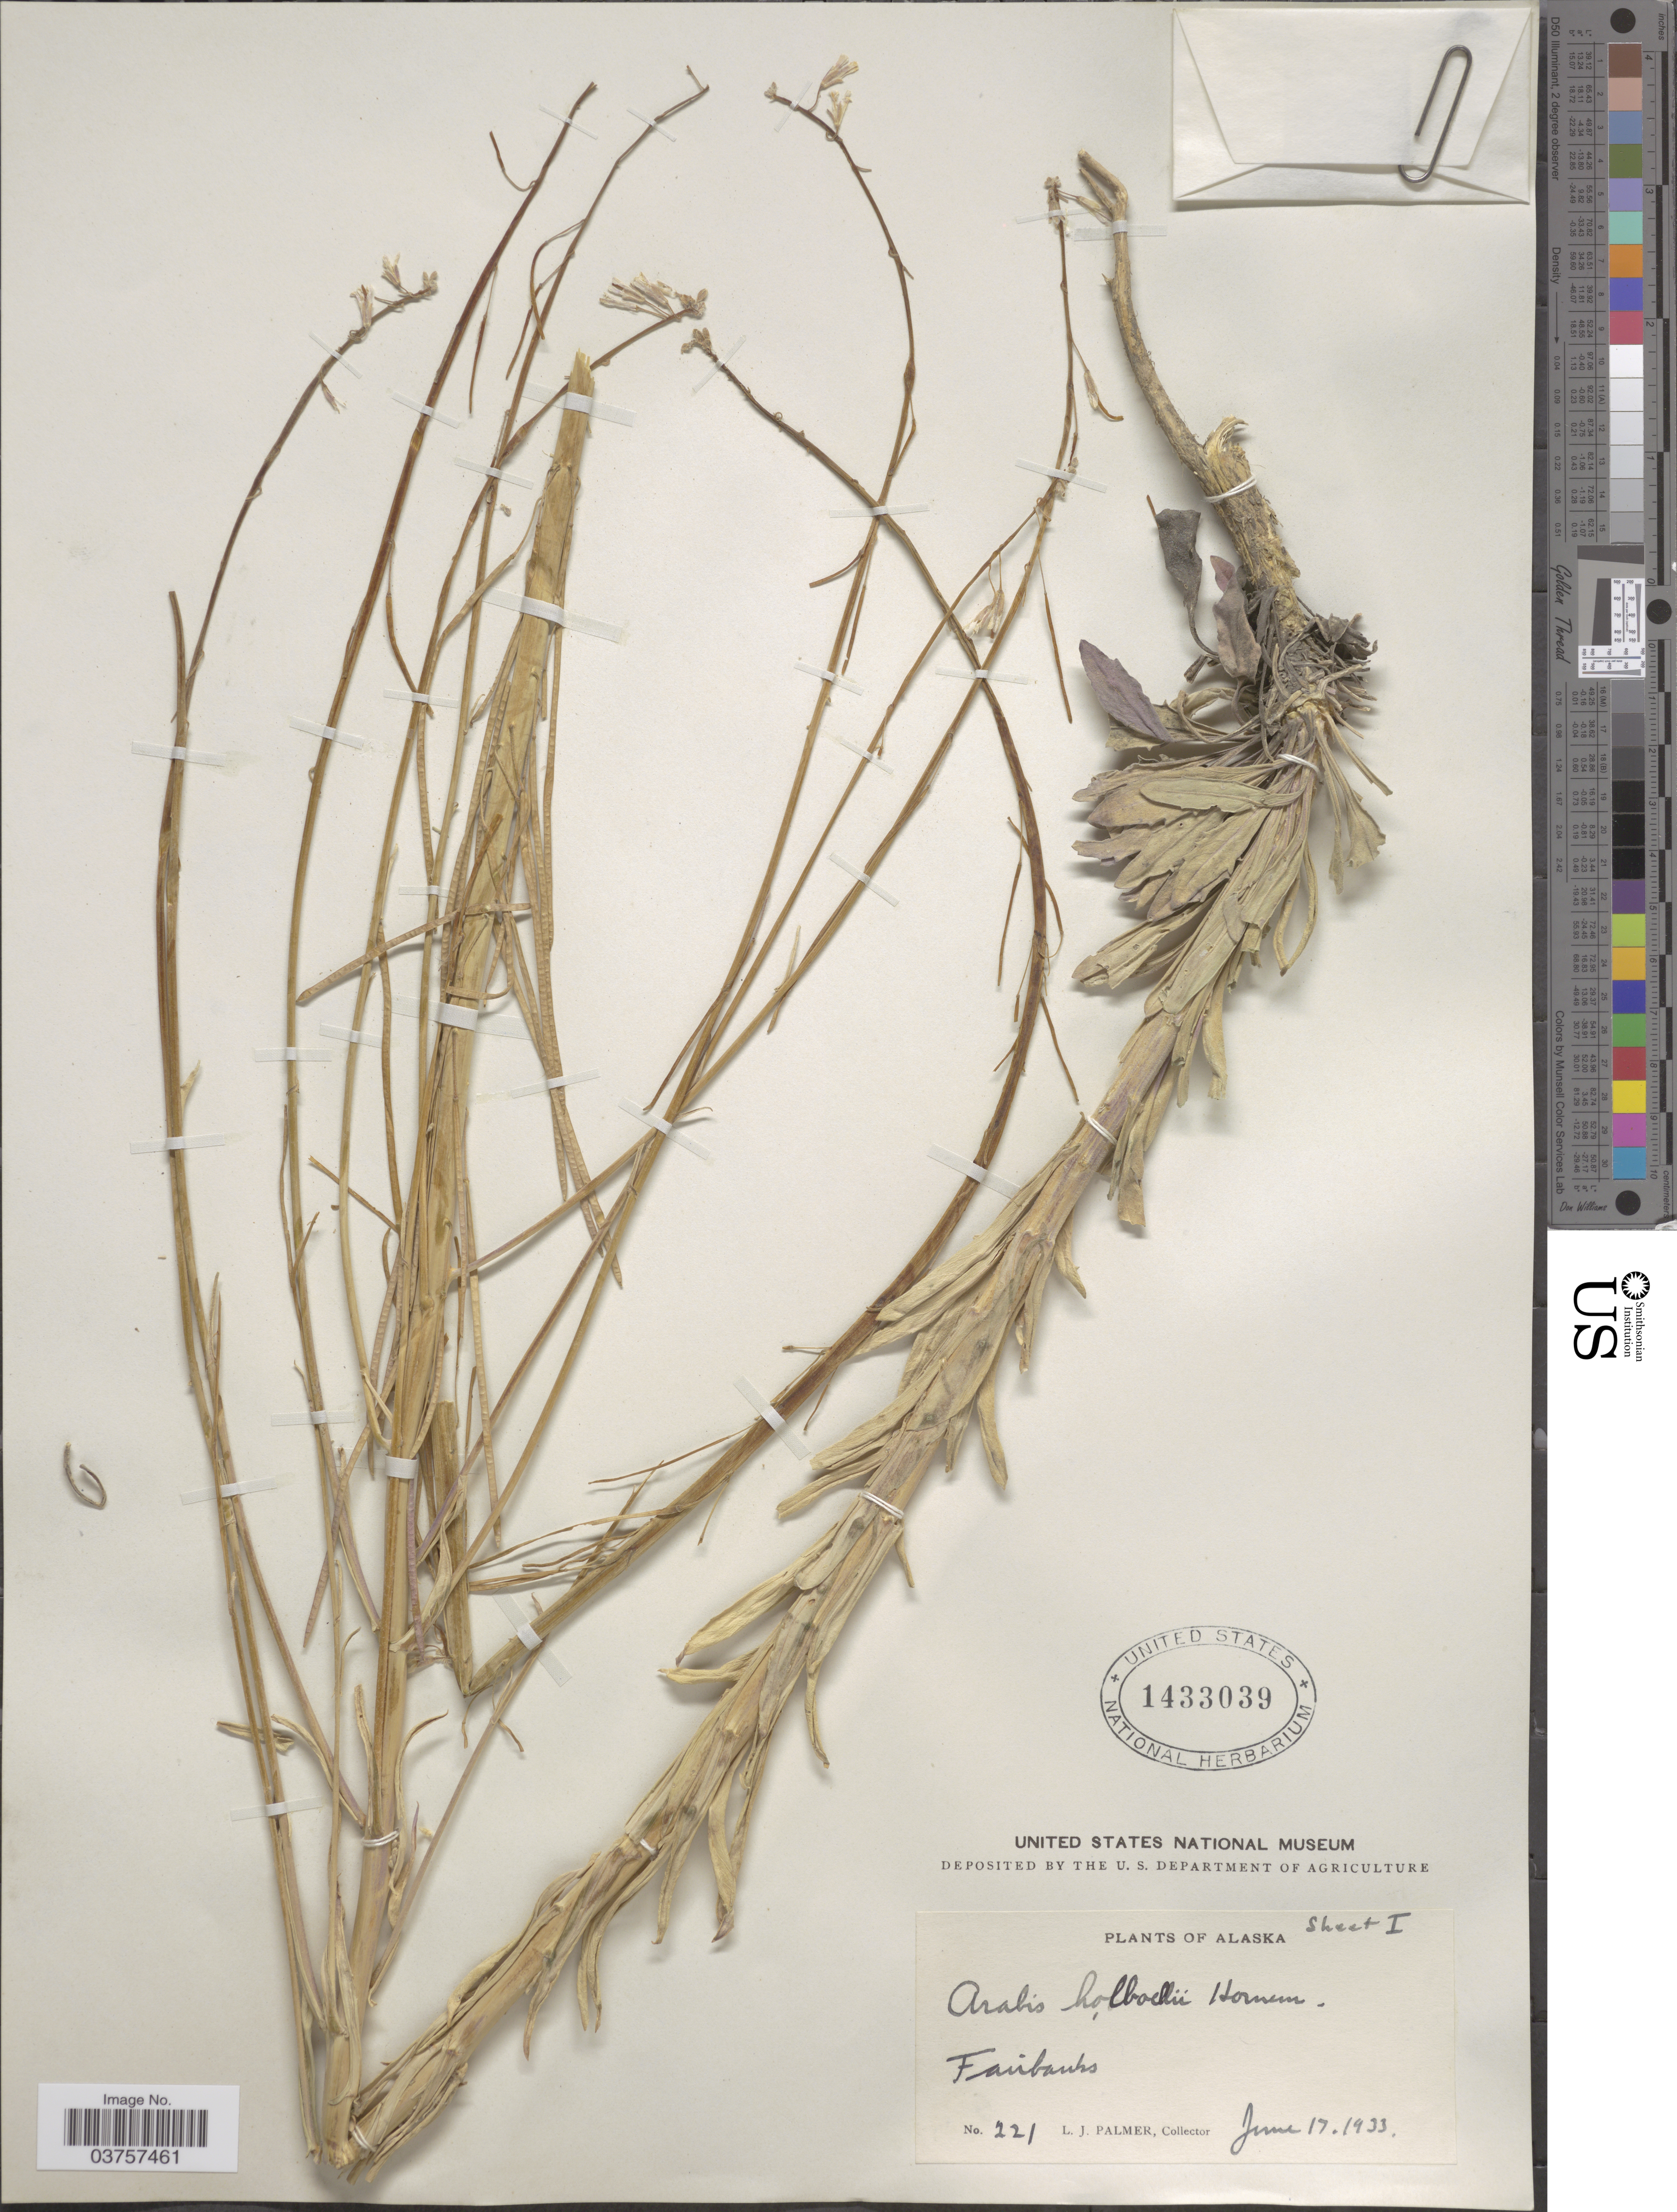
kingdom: Plantae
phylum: Tracheophyta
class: Magnoliopsida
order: Brassicales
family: Brassicaceae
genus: Arabis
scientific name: Arabis holboellii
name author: Hornem.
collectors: L. J. Palmer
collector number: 221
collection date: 1933-06-17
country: United States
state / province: Alaska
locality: Fairbanks.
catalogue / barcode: US 1433039